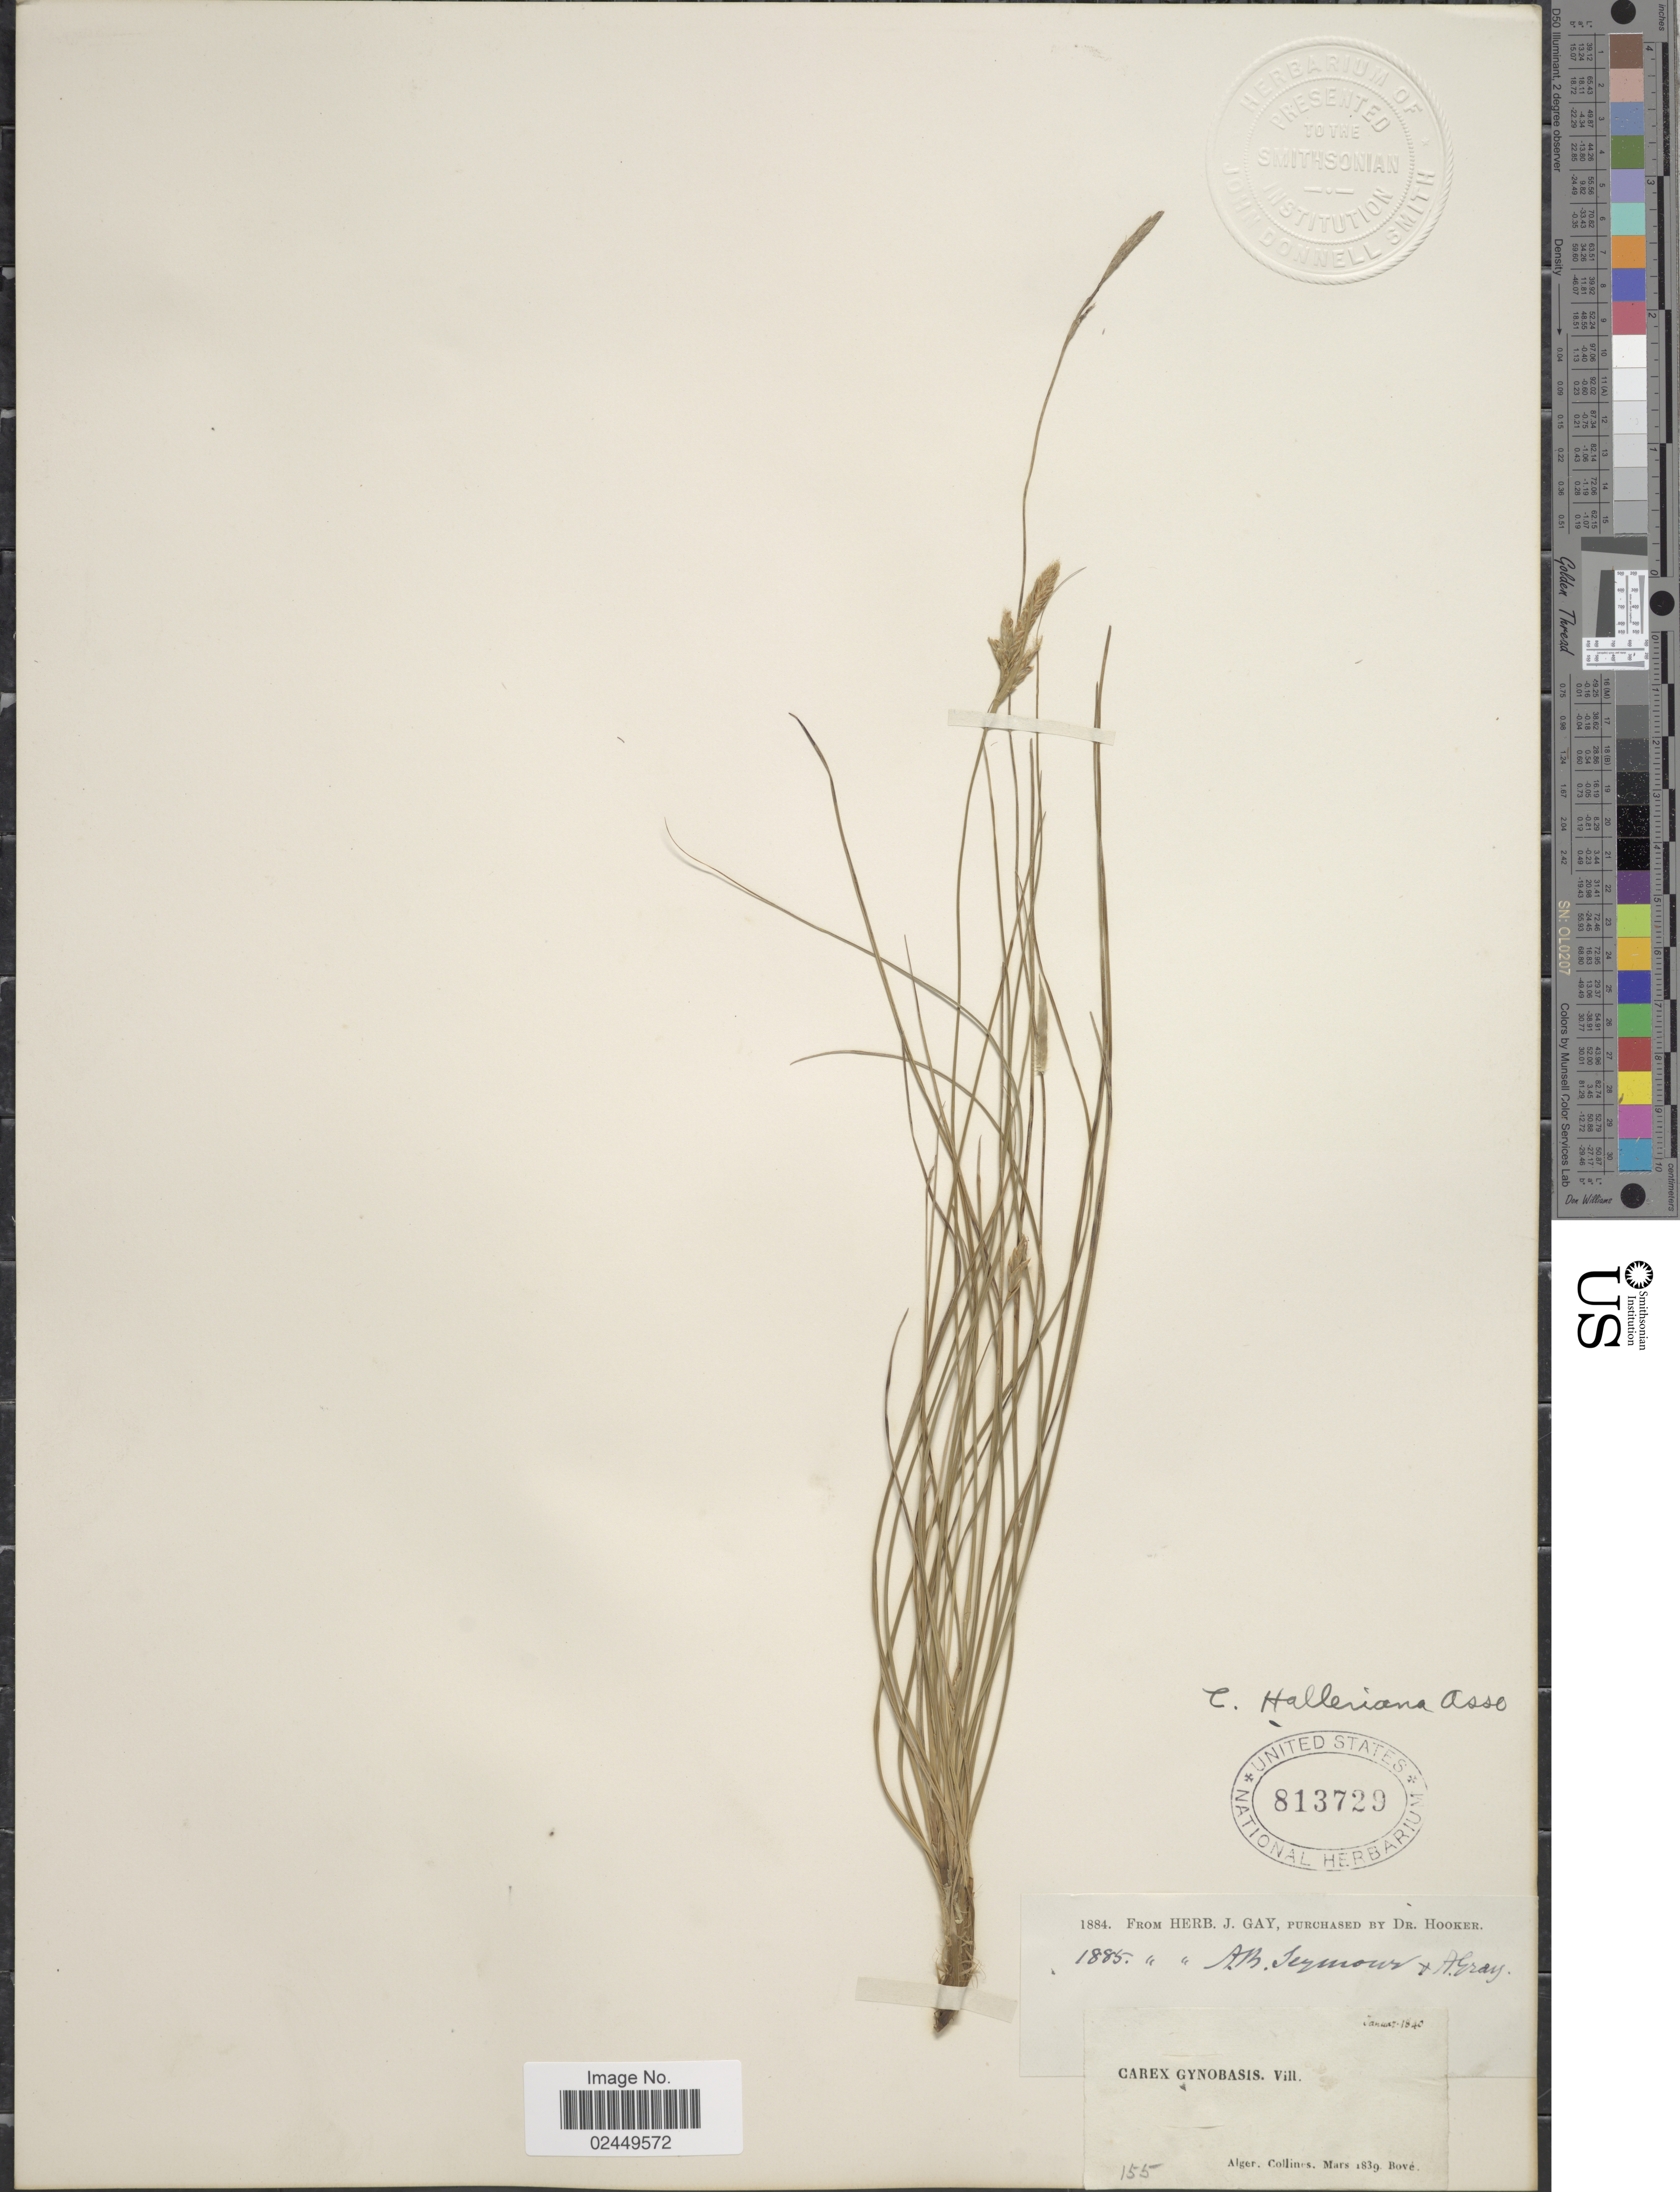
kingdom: Plantae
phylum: Tracheophyta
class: Liliopsida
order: Poales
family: Cyperaceae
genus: Carex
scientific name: Carex halleriana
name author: Asso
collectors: Bové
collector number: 155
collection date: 1839-03/1840-01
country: Algeria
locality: Alger. Collines.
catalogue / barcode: US 813729